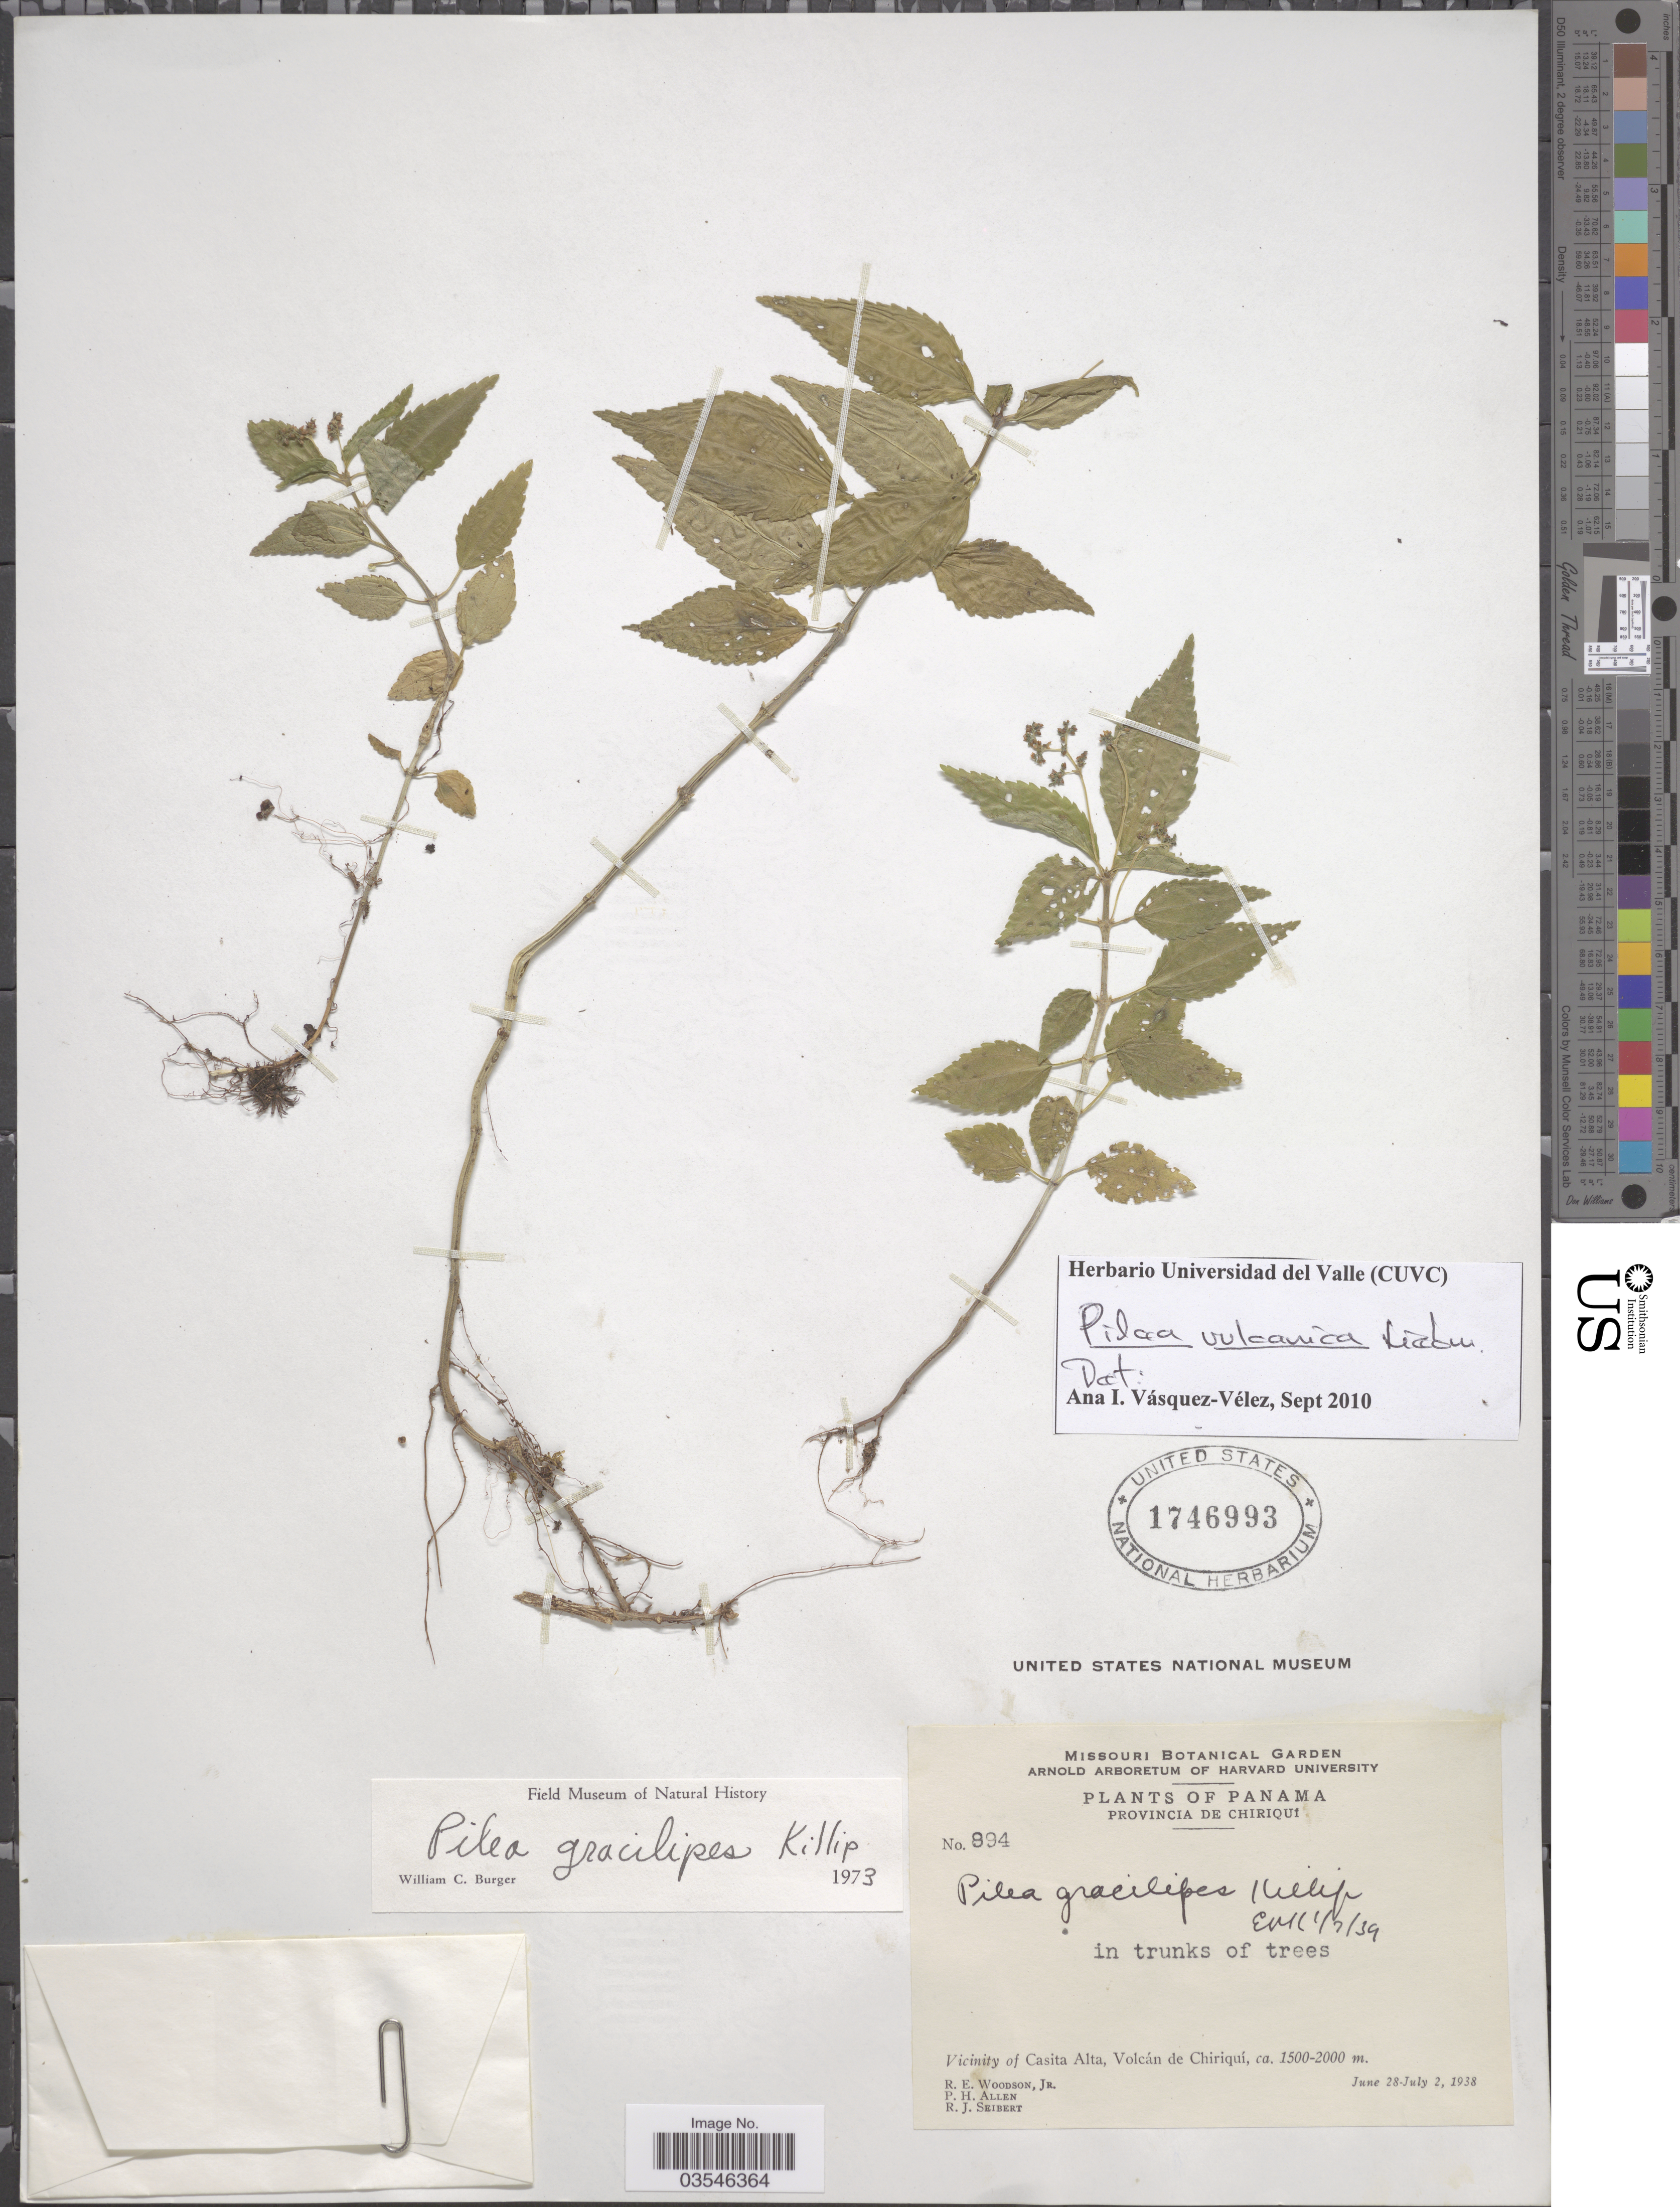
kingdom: Plantae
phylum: Tracheophyta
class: Magnoliopsida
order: Rosales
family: Urticaceae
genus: Pilea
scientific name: Pilea vulcanica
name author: Liebm.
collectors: R. E. Woodson, P. H. Allen & R. J. Seibert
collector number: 894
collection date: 1938-06-28/1938-07-02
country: Panama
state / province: Chiriqui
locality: Provincia of Chiriquí. Vicinity of Casita Alta, Volcán de Chiriquí.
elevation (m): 1500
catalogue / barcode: US 1746993